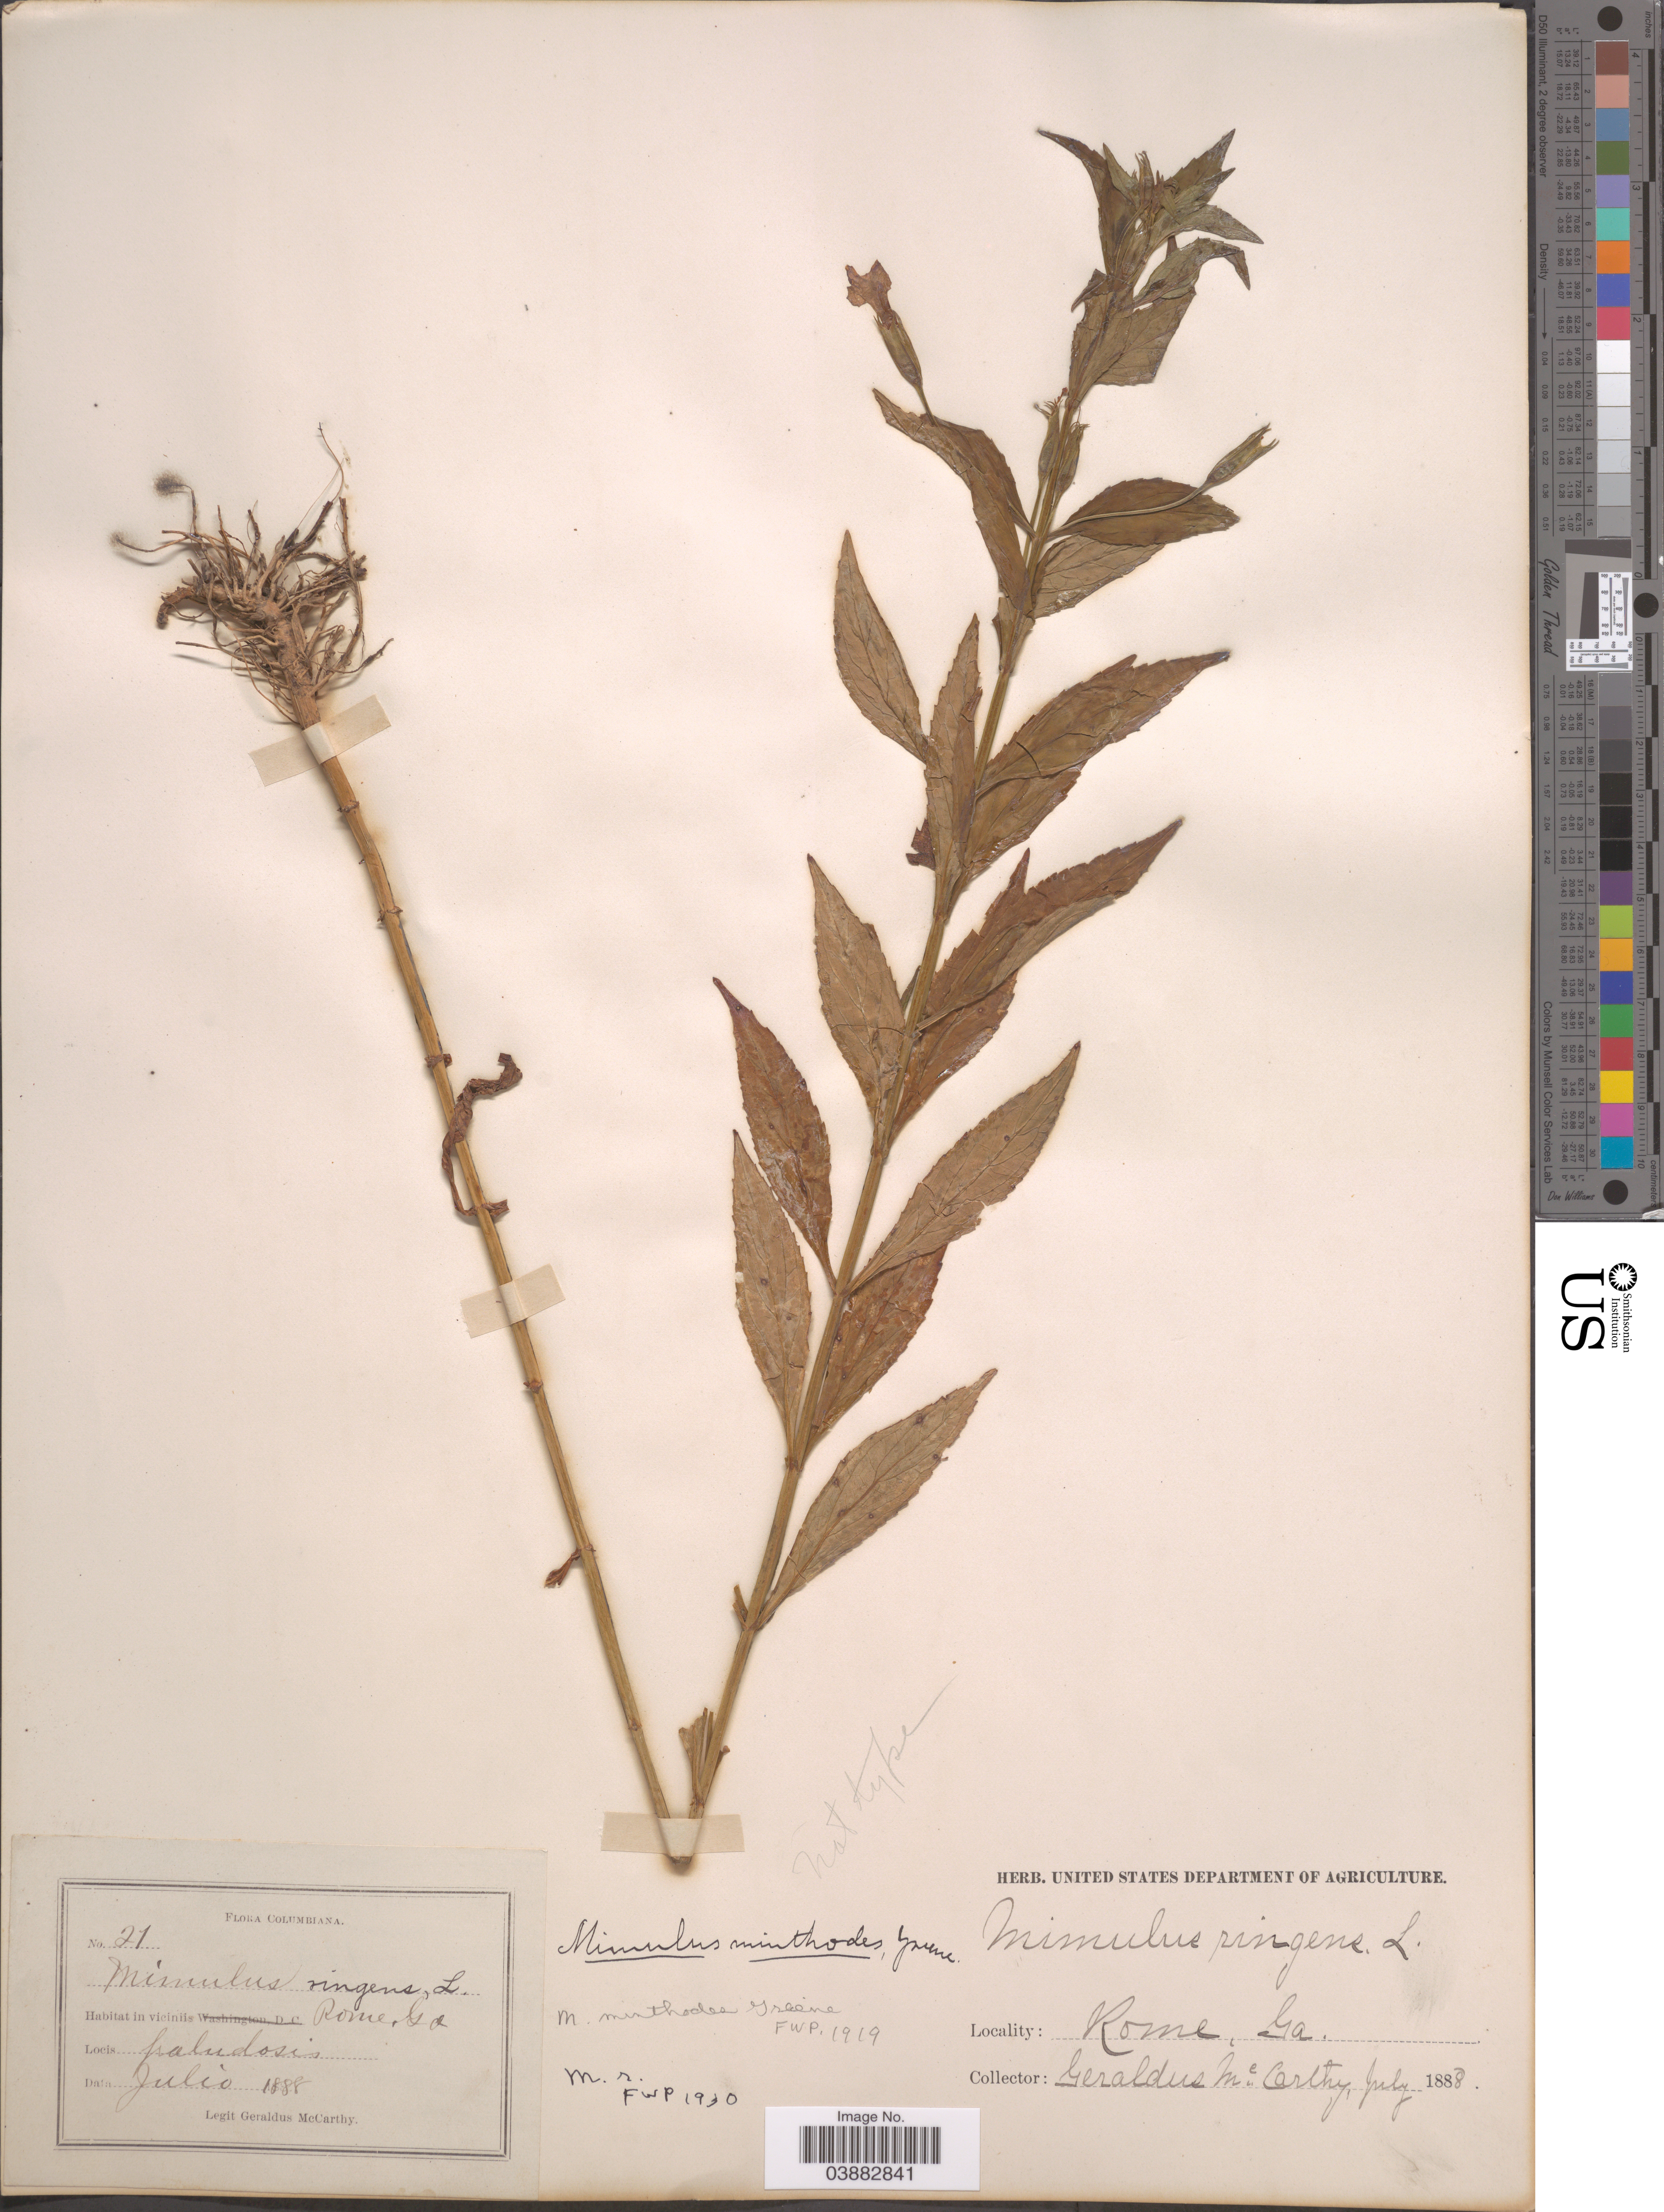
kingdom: Plantae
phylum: Tracheophyta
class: Magnoliopsida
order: Lamiales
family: Phrymaceae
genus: Mimulus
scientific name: Mimulus ringens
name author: L.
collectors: M. McCarthy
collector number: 21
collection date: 1888-07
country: United States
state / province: Georgia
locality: Rome.